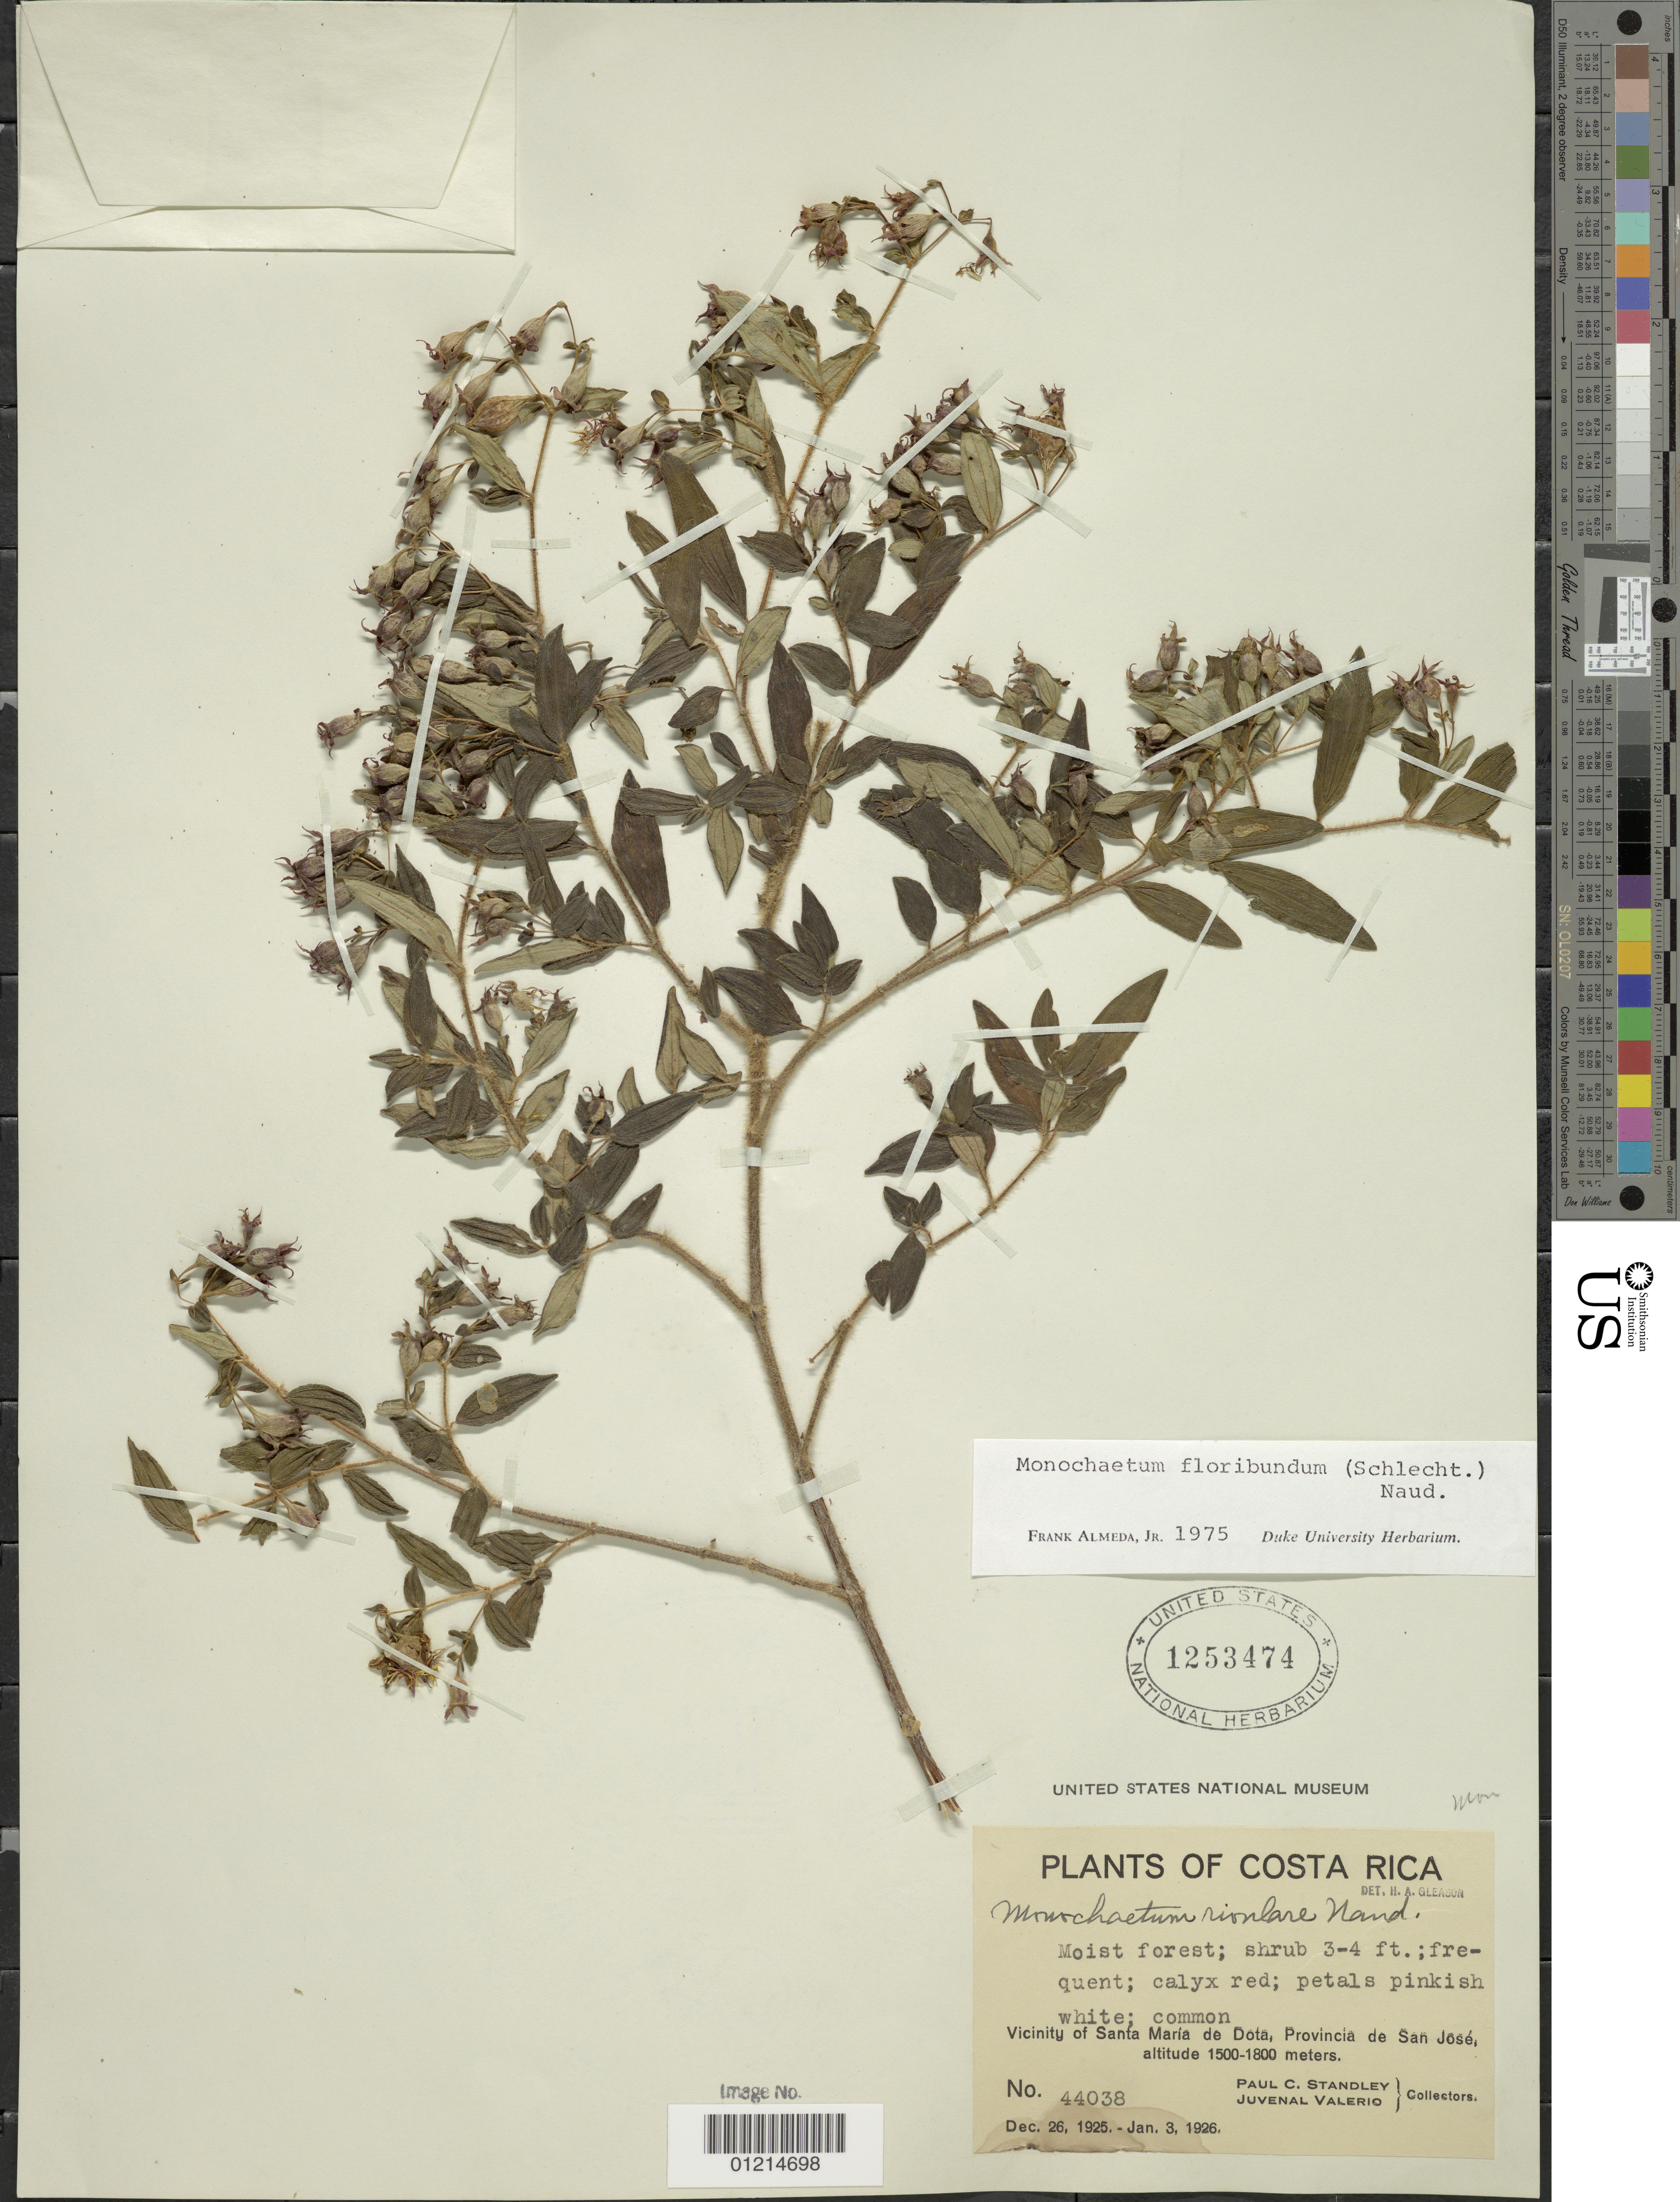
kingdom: Plantae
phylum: Tracheophyta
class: Magnoliopsida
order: Myrtales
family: Melastomataceae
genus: Monochaetum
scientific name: Monochaetum floribundum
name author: (Schltdl.) Naudin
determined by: Almeda, F.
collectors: P. C. Standley & J. Valerio R.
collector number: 44038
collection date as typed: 26 Dec 1925 to 03 Jan 1926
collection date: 1925-12-26/1926-01-03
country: Costa Rica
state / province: San José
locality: Vicinity of Santa Maria.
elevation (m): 1500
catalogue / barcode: US 1253474